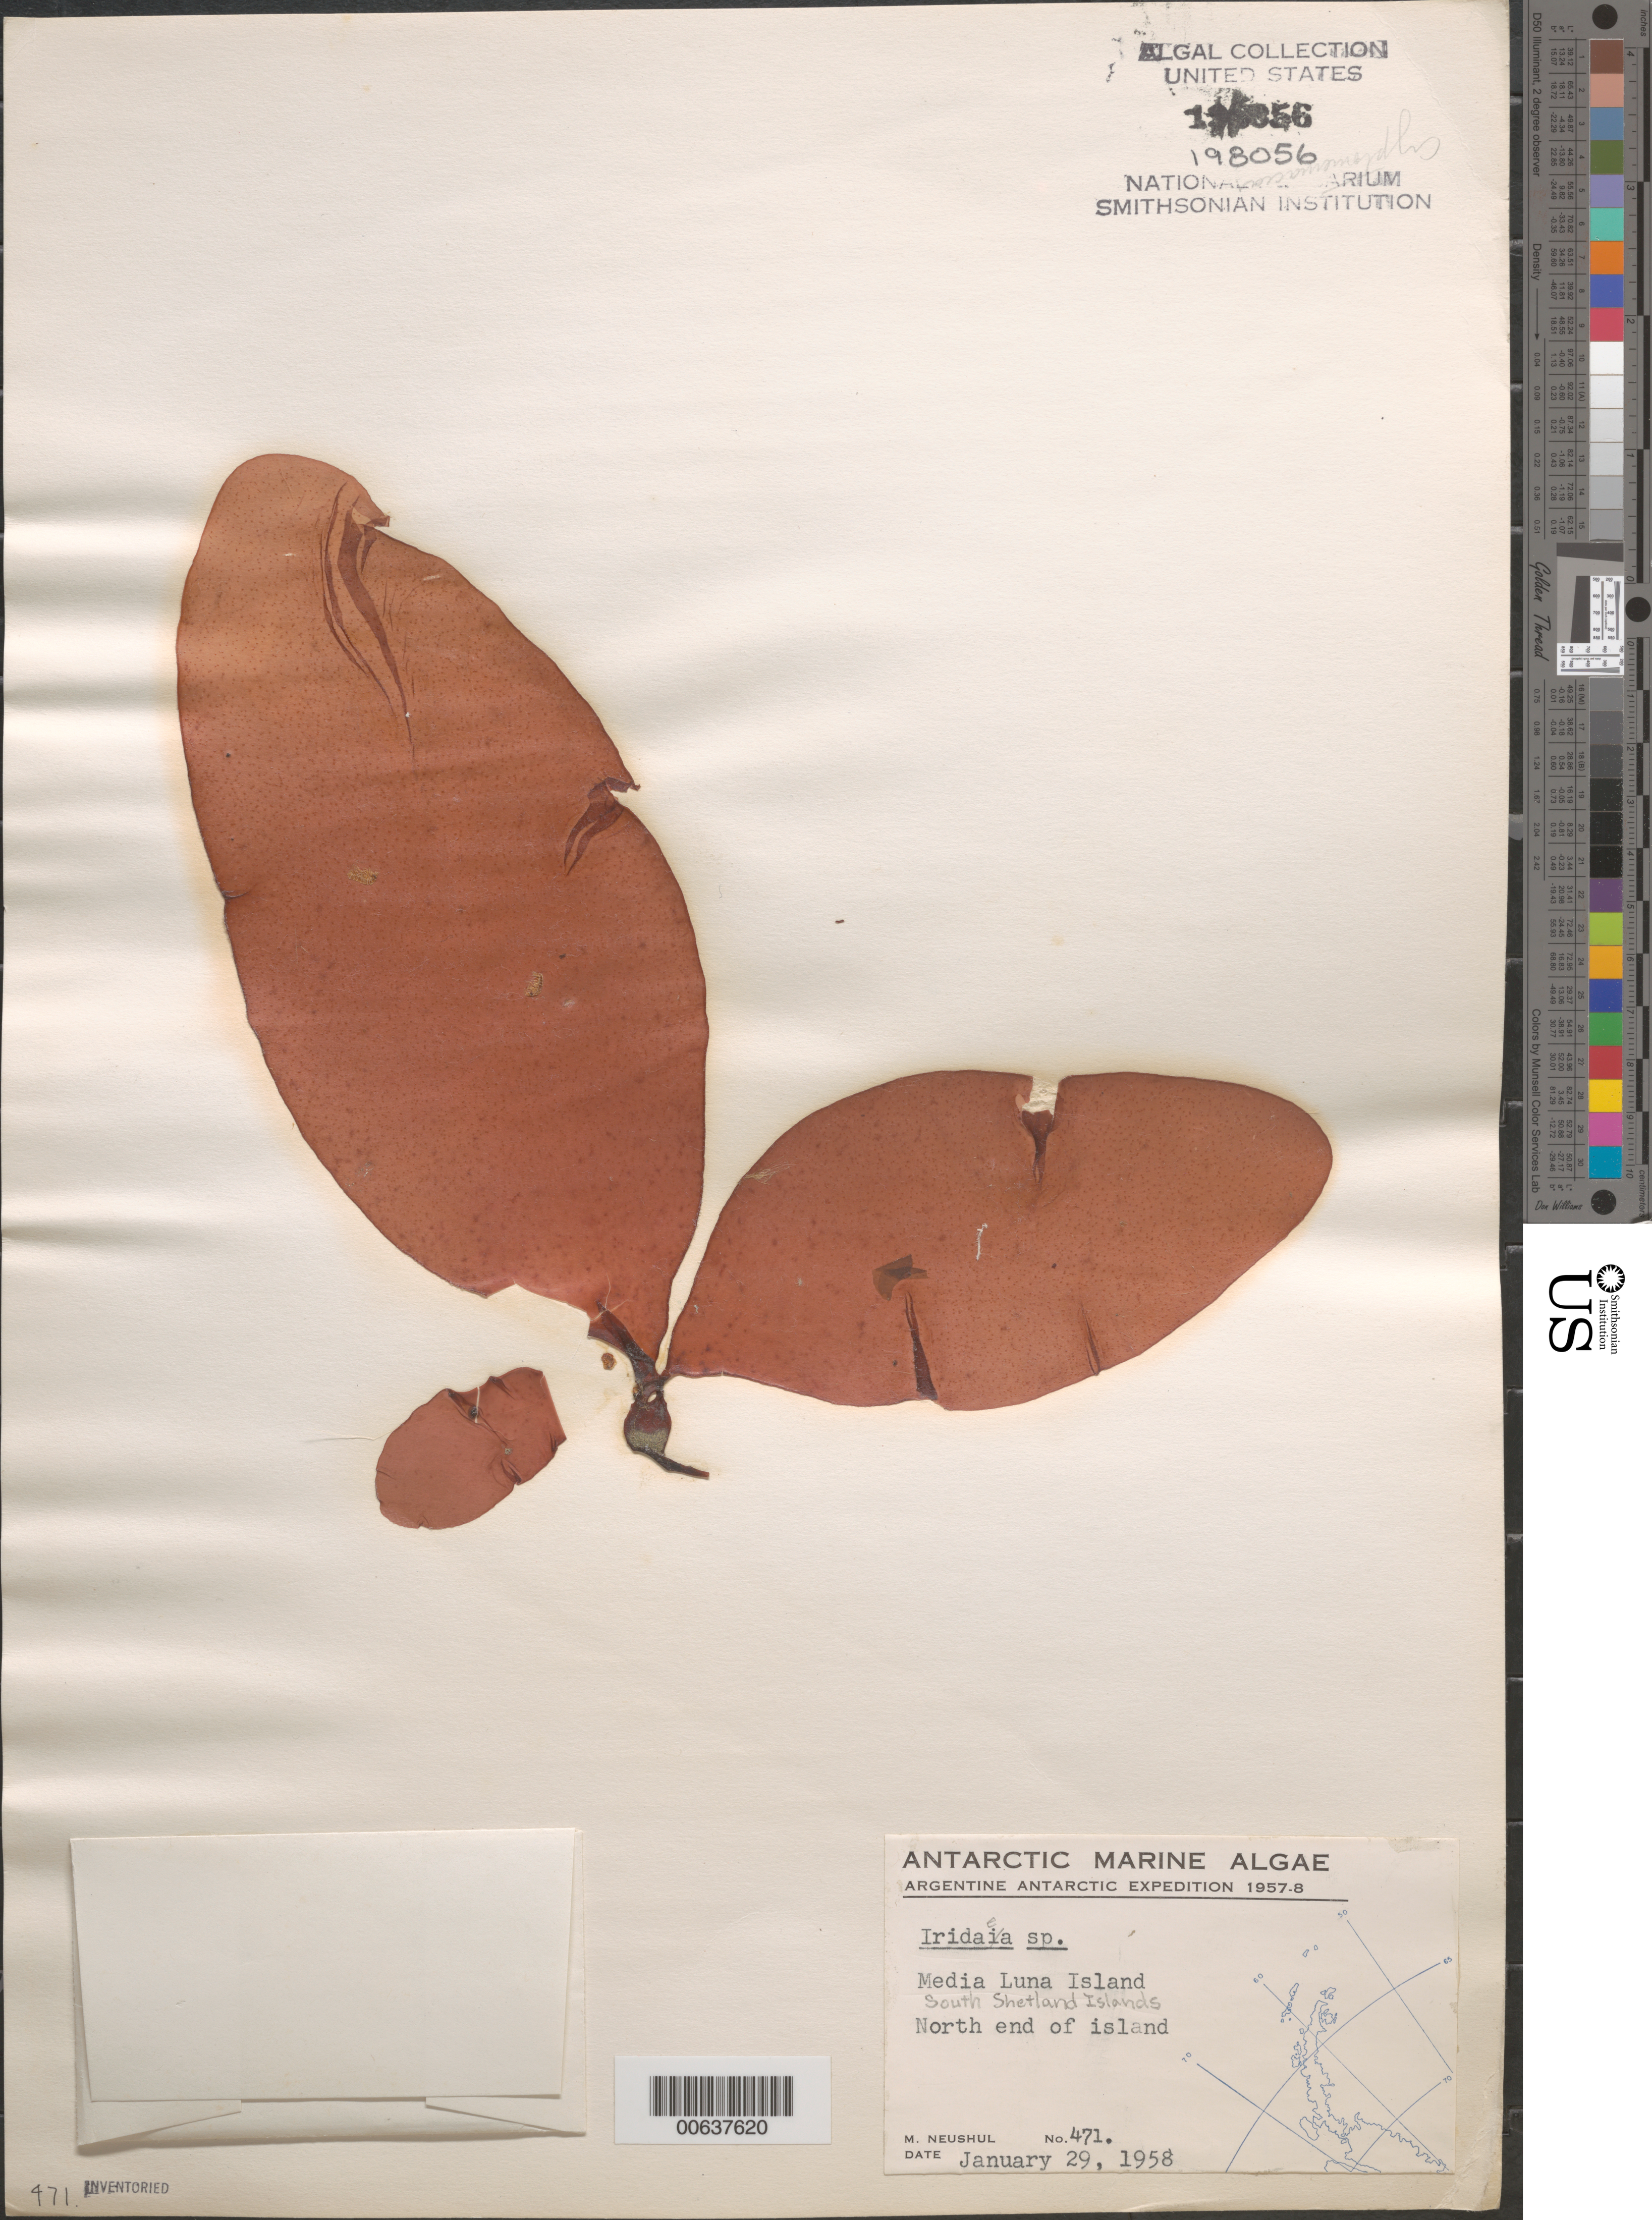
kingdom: Plantae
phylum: Rhodophyta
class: Florideophyceae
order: Gigartinales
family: Gigartinaceae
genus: Iridaea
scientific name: Iridaea obovata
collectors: M. Neushul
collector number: Neushul 471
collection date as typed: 29 Jan 1958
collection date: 1958-01-29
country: Antarctica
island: Half Moon Island (Media Luna Island)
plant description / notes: Argentine Antarctic Expedition, 1957-1958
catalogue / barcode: US 198056